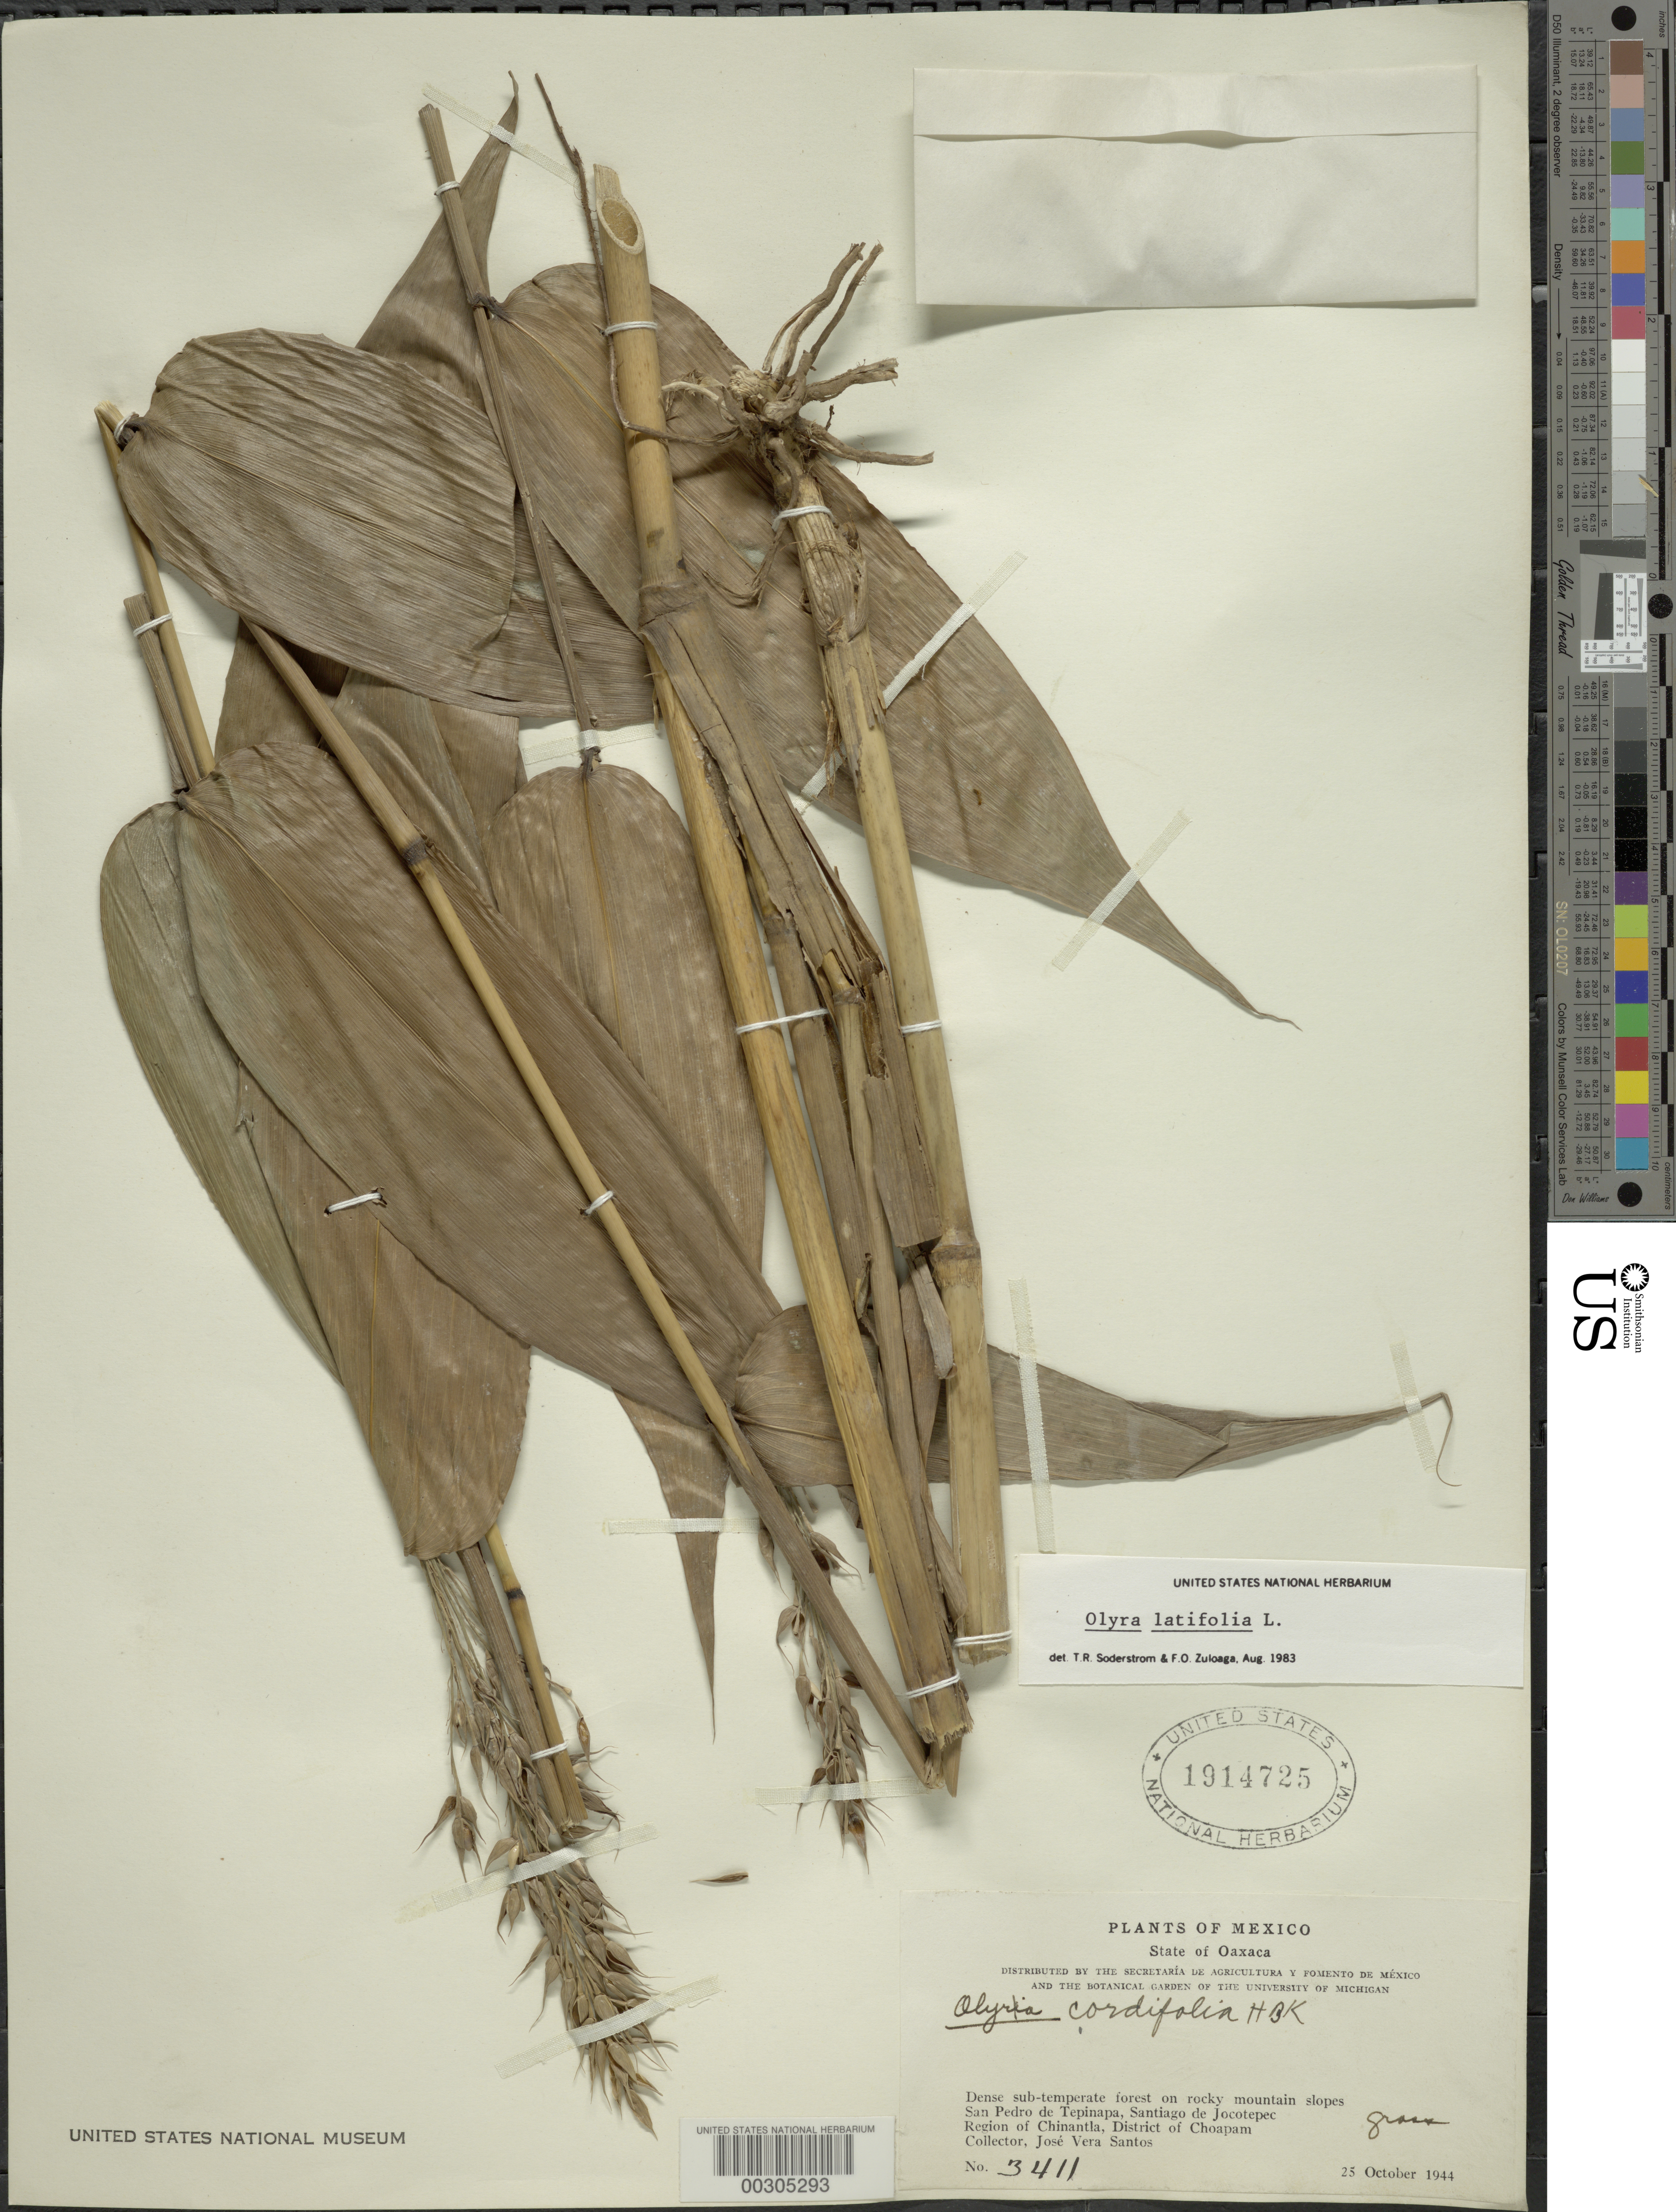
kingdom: Plantae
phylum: Tracheophyta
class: Liliopsida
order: Poales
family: Poaceae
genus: Olyra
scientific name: Olyra latifolia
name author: L.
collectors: J. V. Santos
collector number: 3411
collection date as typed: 25 Oct 1944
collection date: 1944-10-25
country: Mexico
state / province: Oaxaca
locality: Choapan mun. (?), San Pedro de Tepinapa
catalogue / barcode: US 1914725